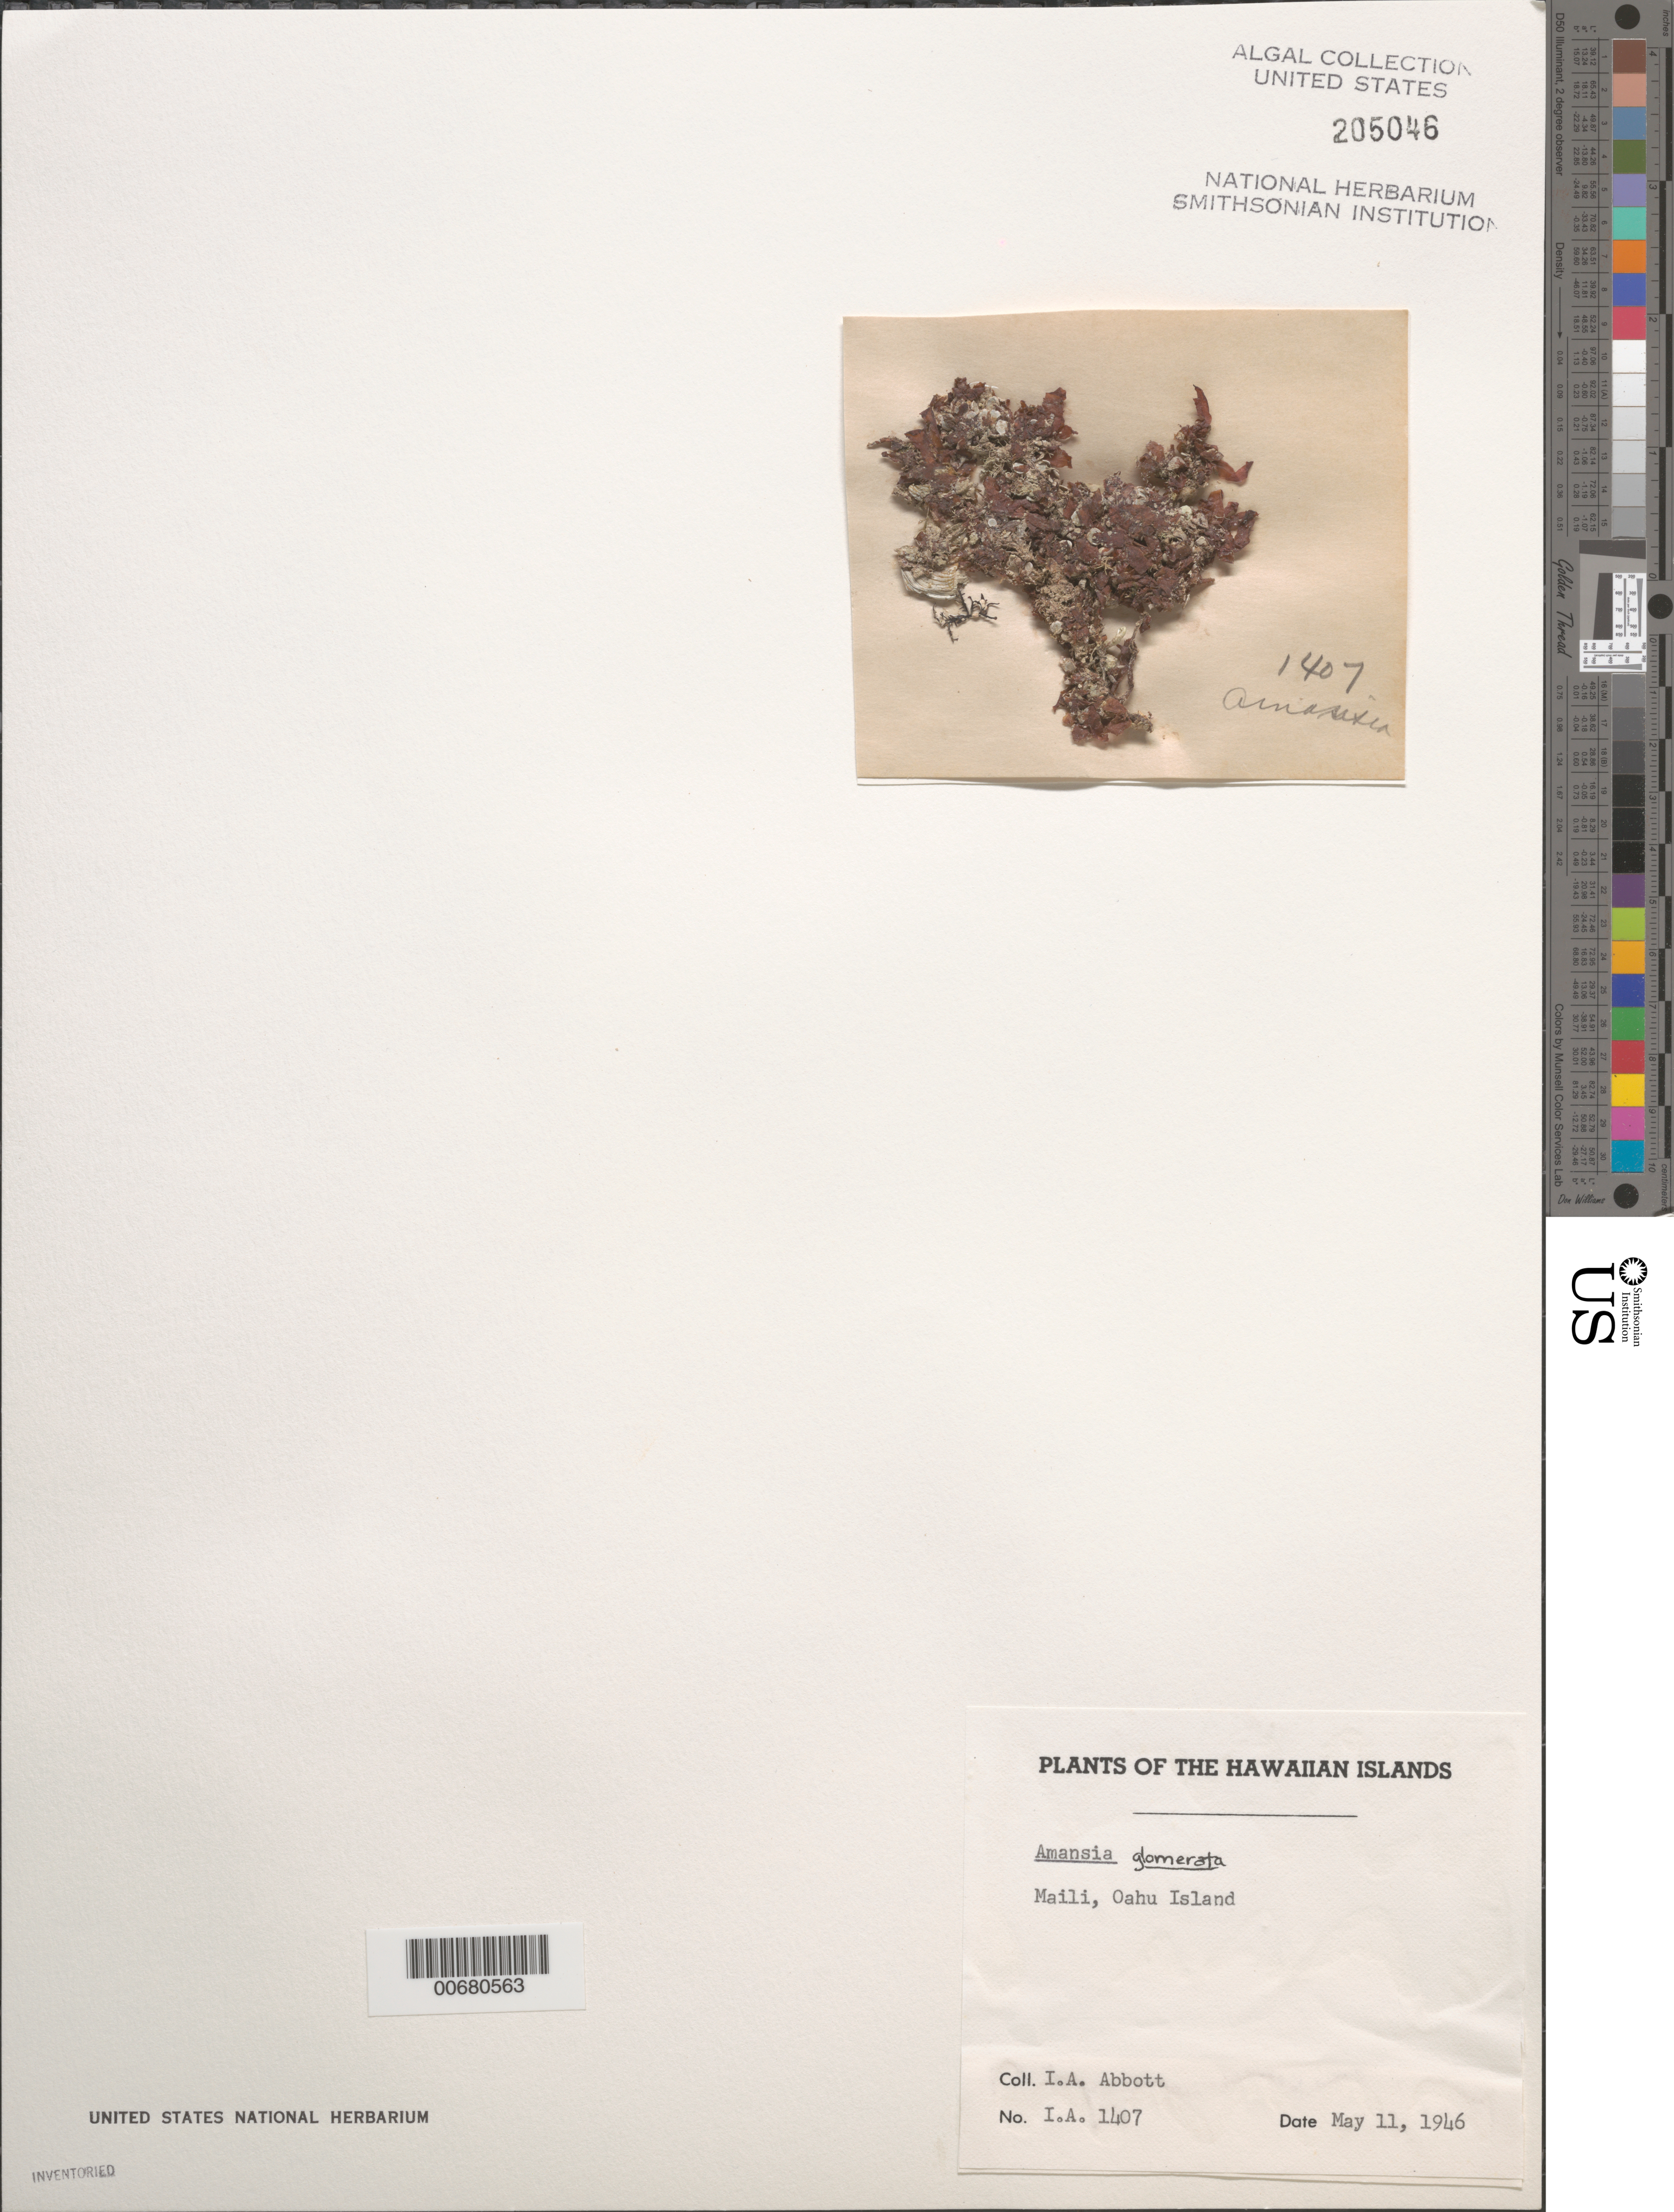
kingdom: Plantae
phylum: Rhodophyta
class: Florideophyceae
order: Ceramiales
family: Rhodomelaceae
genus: Amansia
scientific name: Amansia glomerata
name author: C. Agardh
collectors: I. A. Abbott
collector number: IAA 1407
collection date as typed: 11 May 1946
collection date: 1946-05-11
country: United States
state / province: Hawaii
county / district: Honolulu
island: Oahu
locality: Maili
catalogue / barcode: US 205046